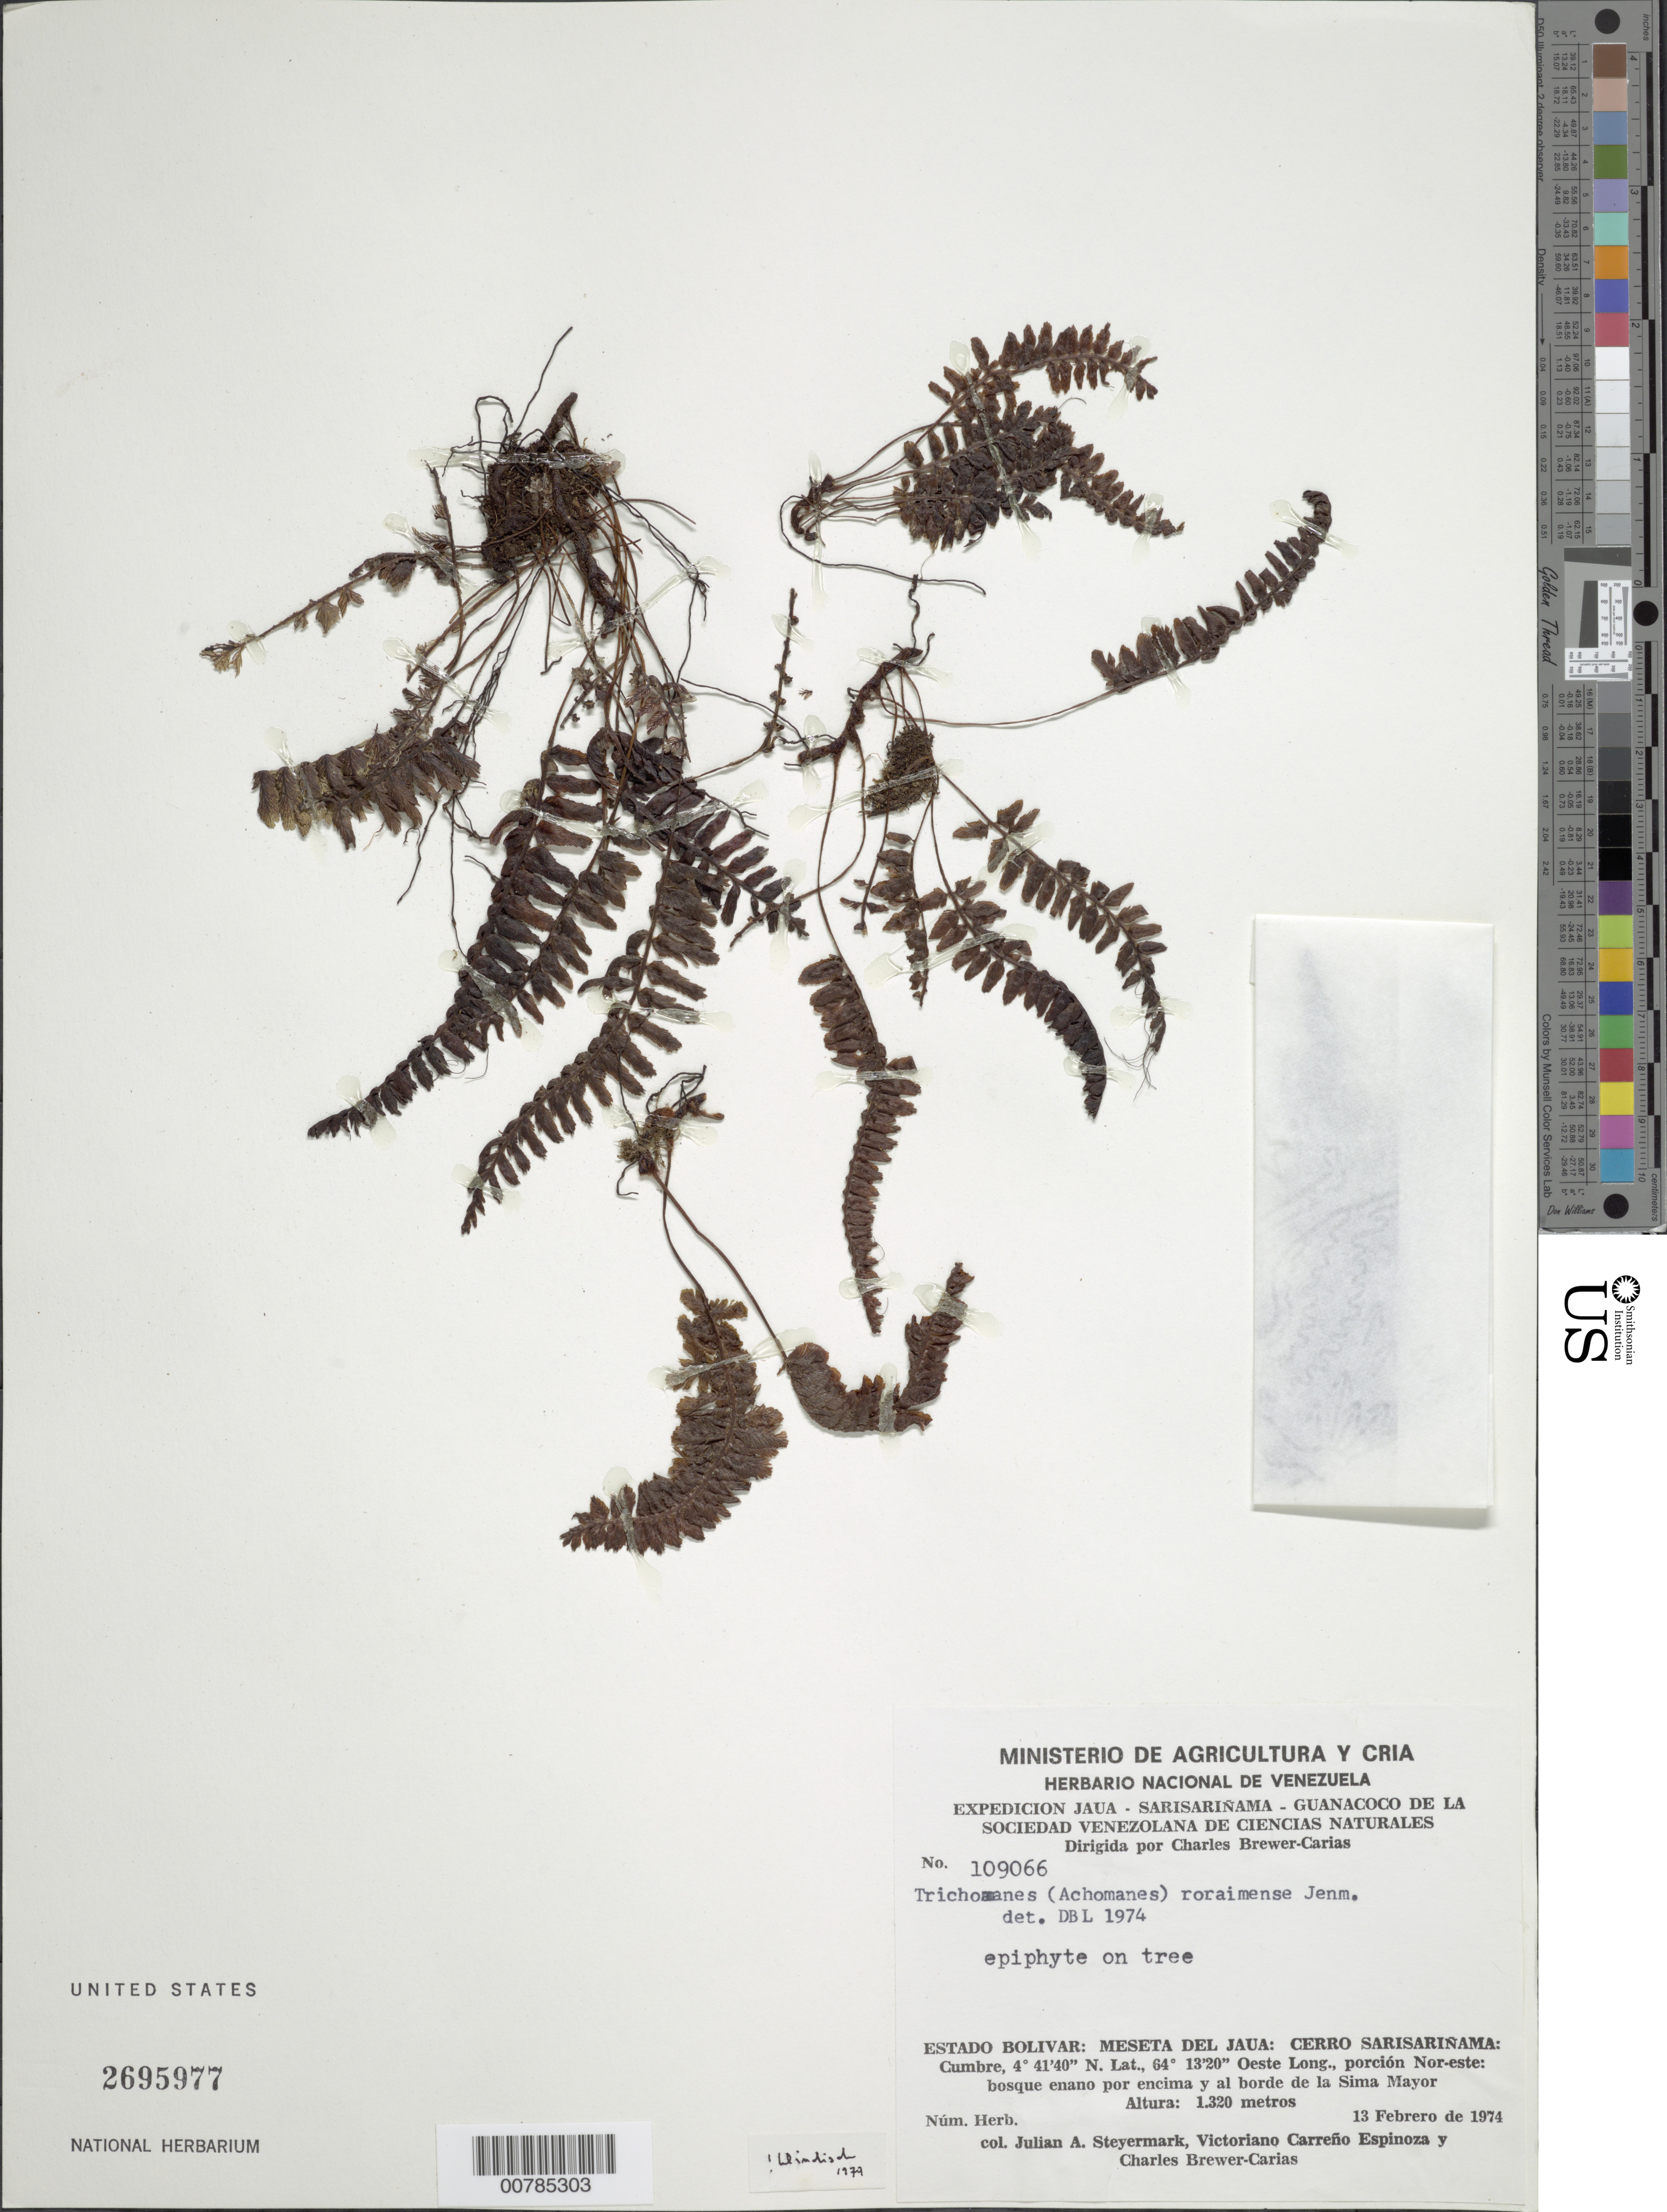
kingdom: Plantae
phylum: Tracheophyta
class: Polypodiopsida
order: Hymenophyllales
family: Hymenophyllaceae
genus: Trichomanes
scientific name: Trichomanes roraimense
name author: Jenman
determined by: Lellinger, David B., (BOT), Smithsonian Institution - National Museum of Natural History (UNITED STATES)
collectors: J. Steyermark, V. Carreño E. & C. Brewer-Carias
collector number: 109066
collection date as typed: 13-Feb-74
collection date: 1974-02-13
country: Venezuela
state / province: Bolívar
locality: Meseta del Jaua: Cerro Sarisariñama, summit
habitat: NE part of summit, forest, on tree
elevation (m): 1320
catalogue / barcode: US 2695977